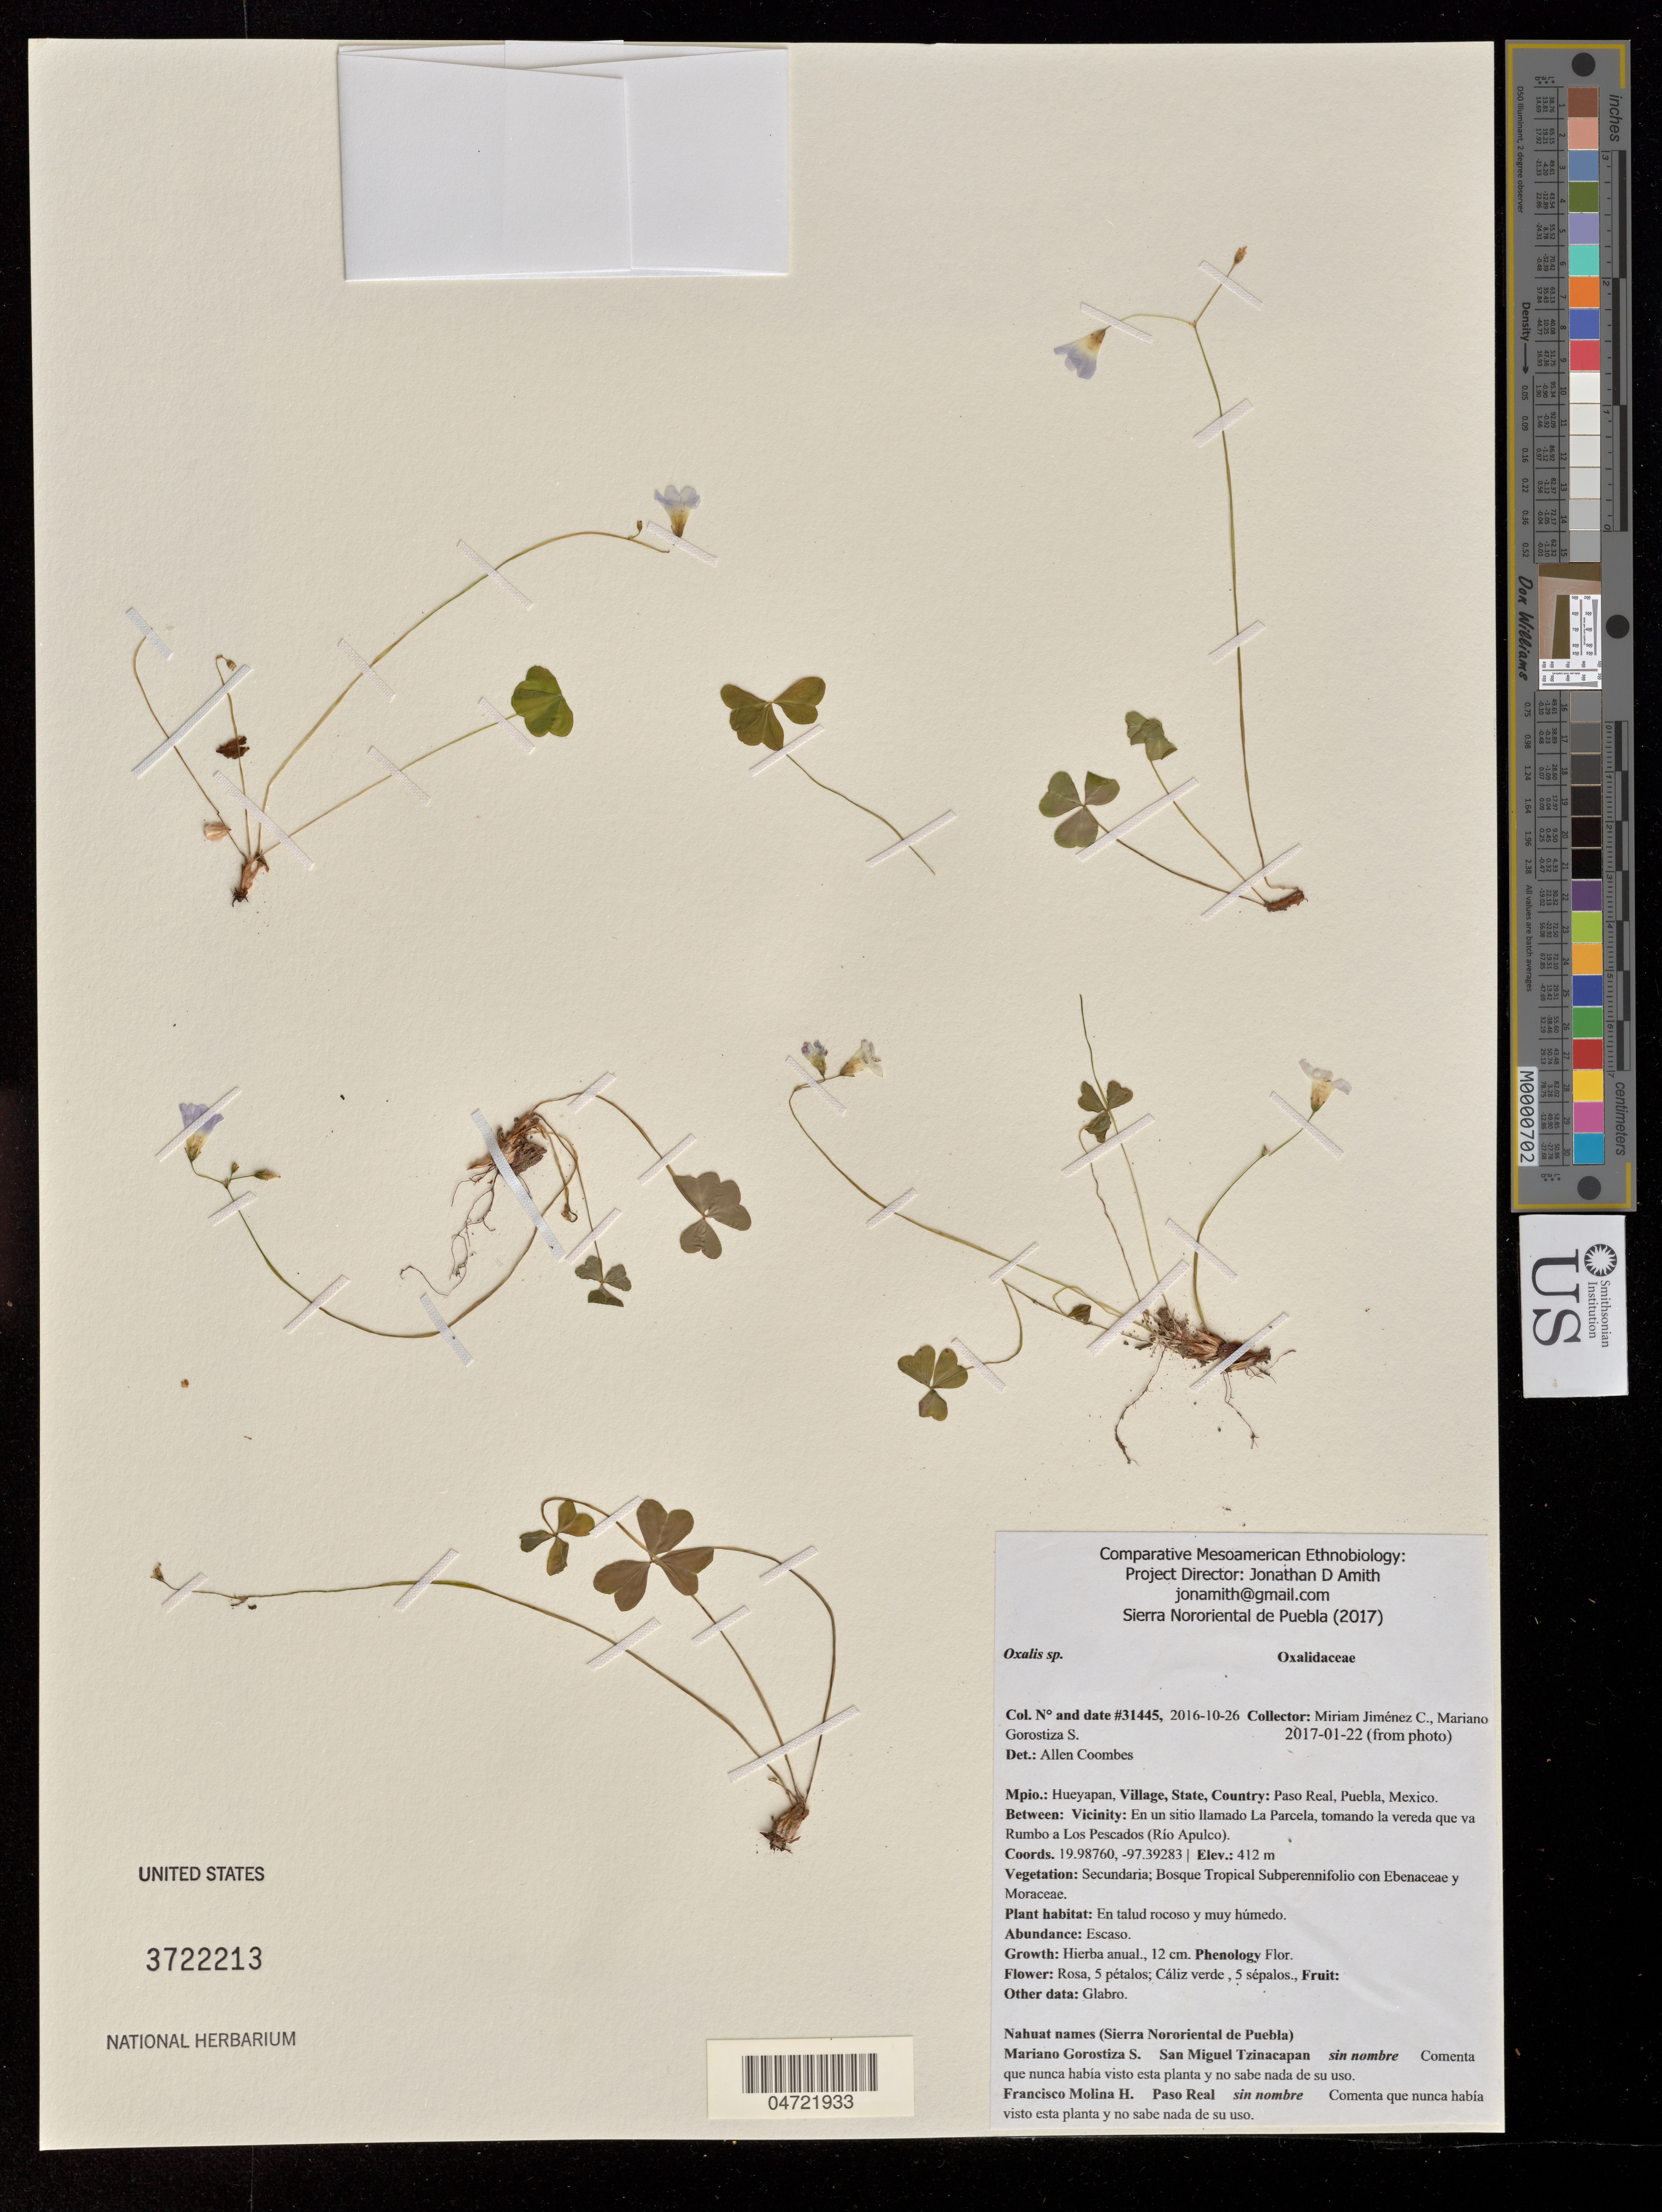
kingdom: Plantae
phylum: Tracheophyta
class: Magnoliopsida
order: Oxalidales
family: Oxalidaceae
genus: Oxalis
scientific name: Oxalis sp.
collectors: M. Jiménez Chimil & M. Gorostiza S.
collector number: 31445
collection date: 2016-10-26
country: México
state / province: Puebla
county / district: Hueyapan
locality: Paso Real, En un sitio llamado La Parcela, tomando la vereda que va Rumbo a Los Pescados (Río Apulco).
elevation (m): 412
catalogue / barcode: US 3722213